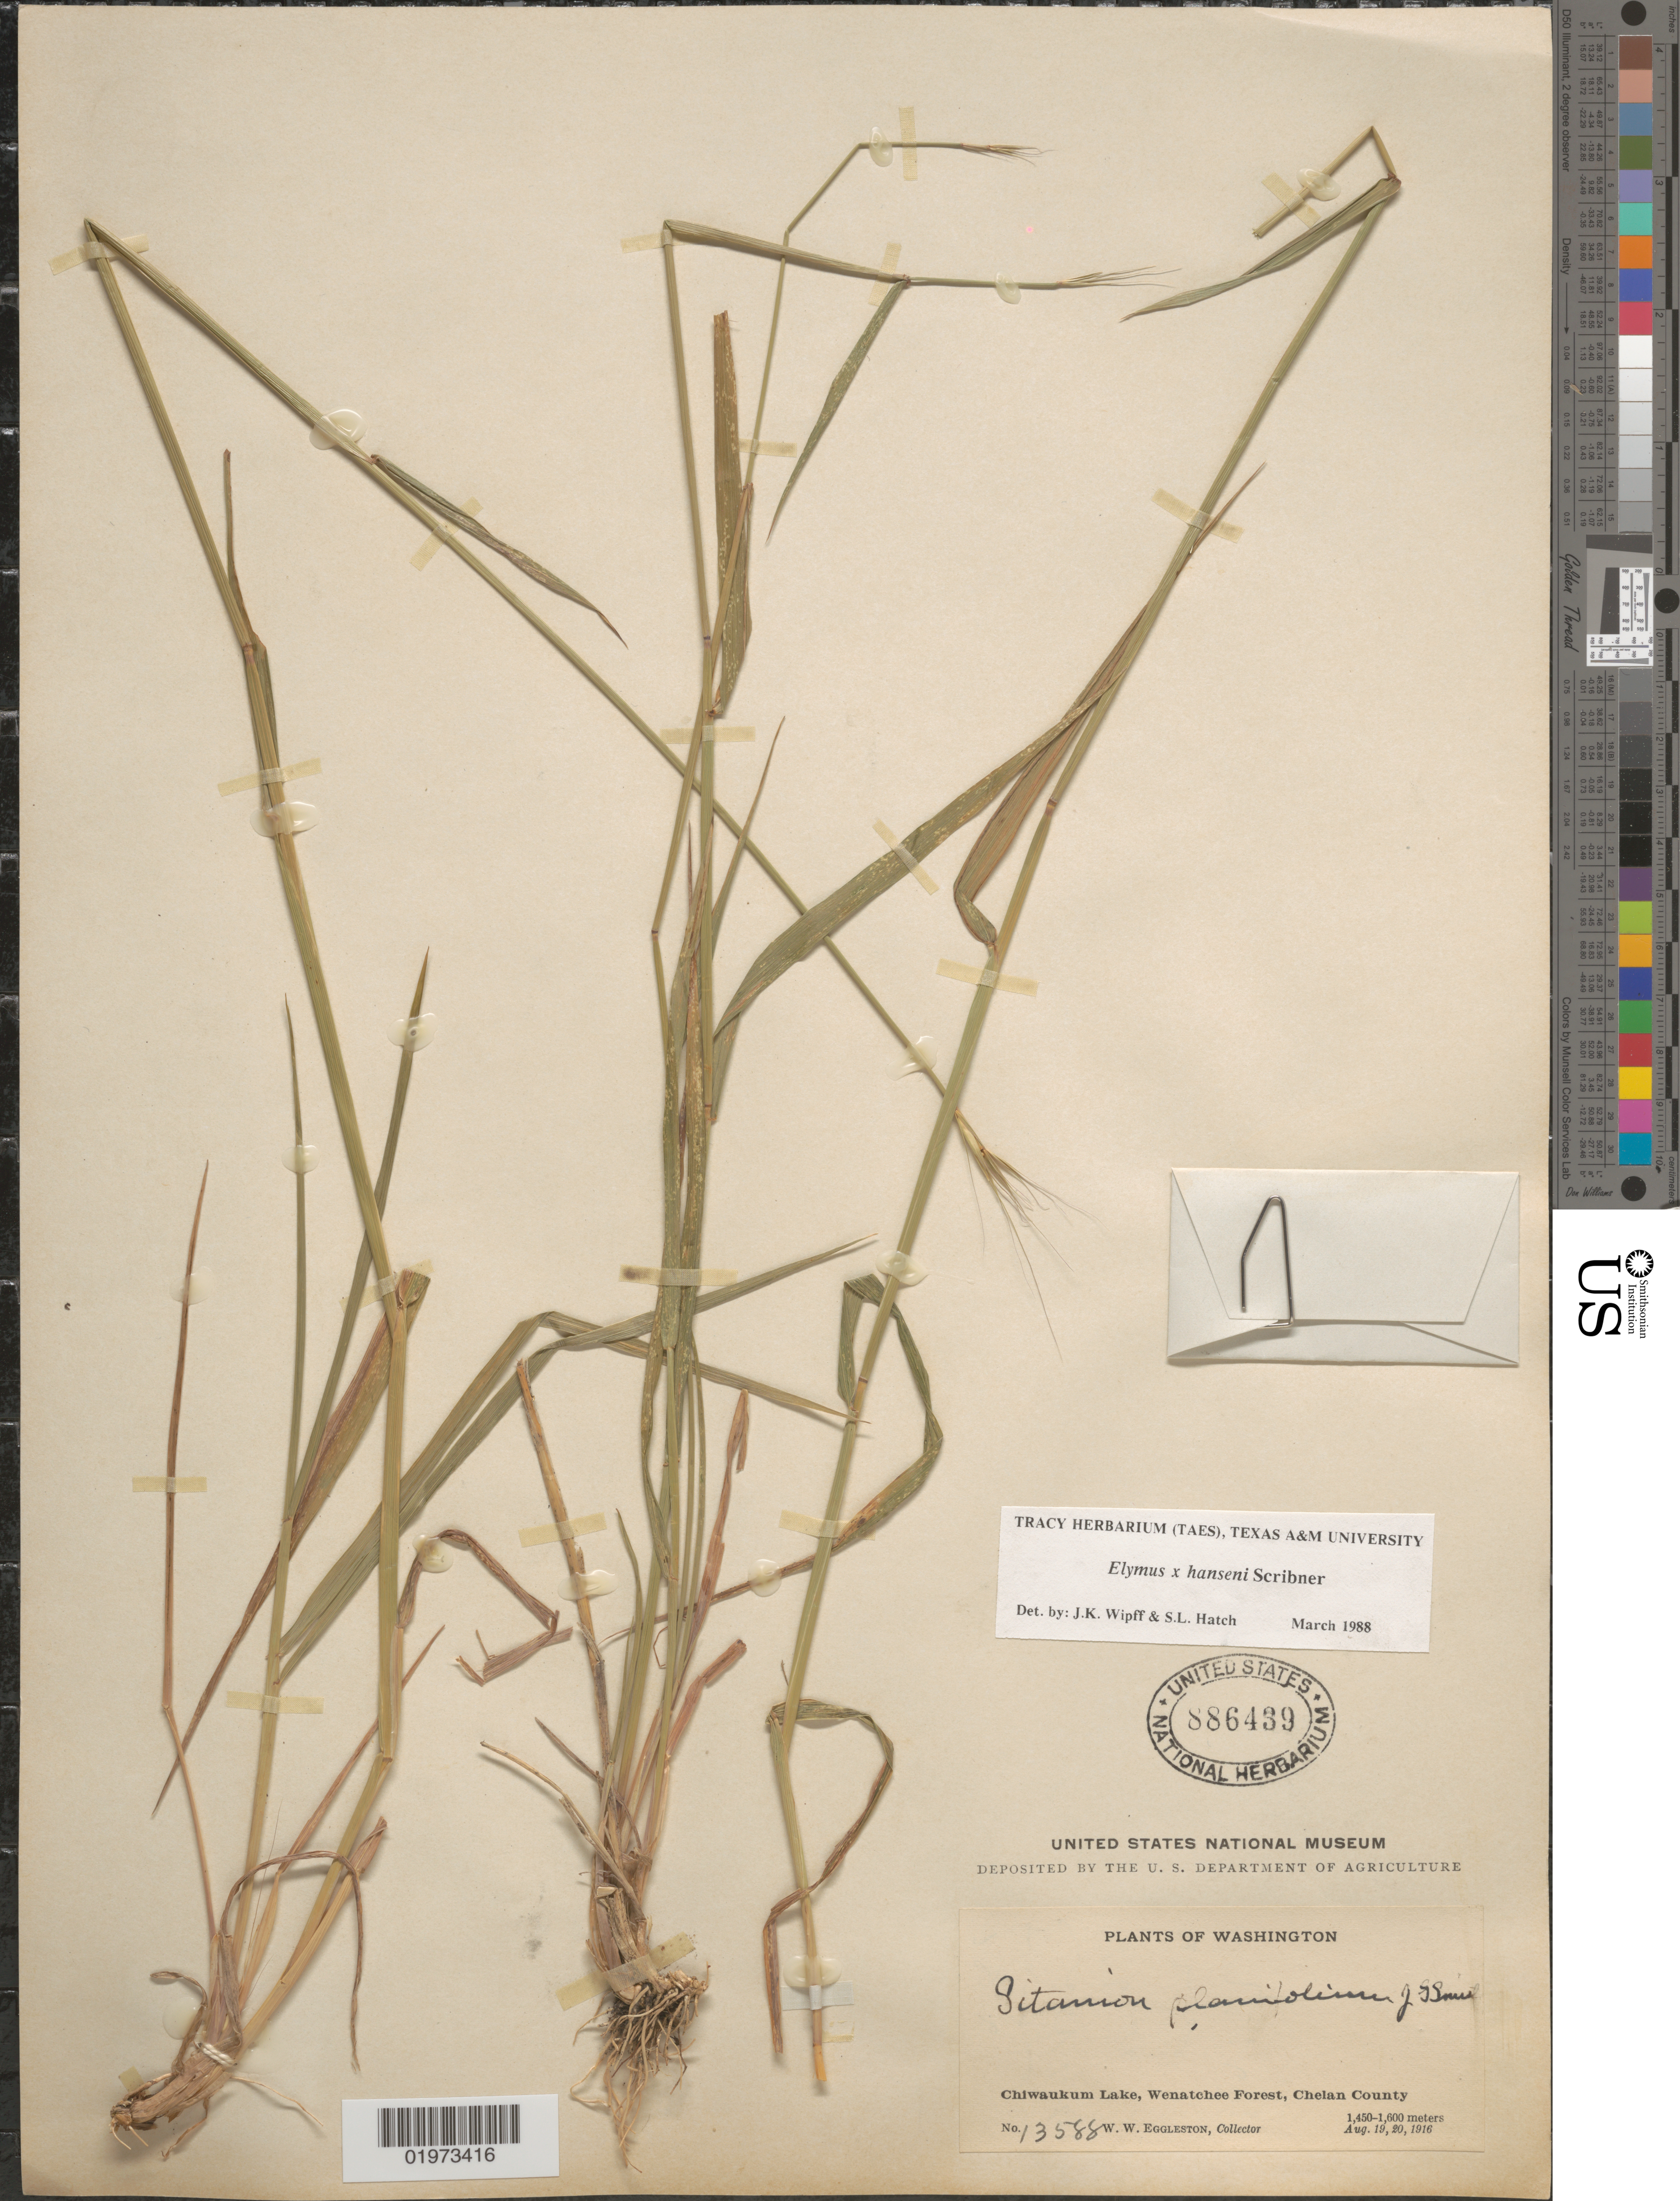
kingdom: Plantae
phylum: Tracheophyta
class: Liliopsida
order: Poales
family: Poaceae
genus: Elymus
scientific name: Elymus x hansenii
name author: Scribn.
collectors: W. W. Eggleston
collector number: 13588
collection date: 1916-08-19/1916-08-20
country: United States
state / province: Washington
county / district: Chelan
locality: Chiwaukum Lake, Wenatchee Forest, Chelan County.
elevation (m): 1450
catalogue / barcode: US 886439